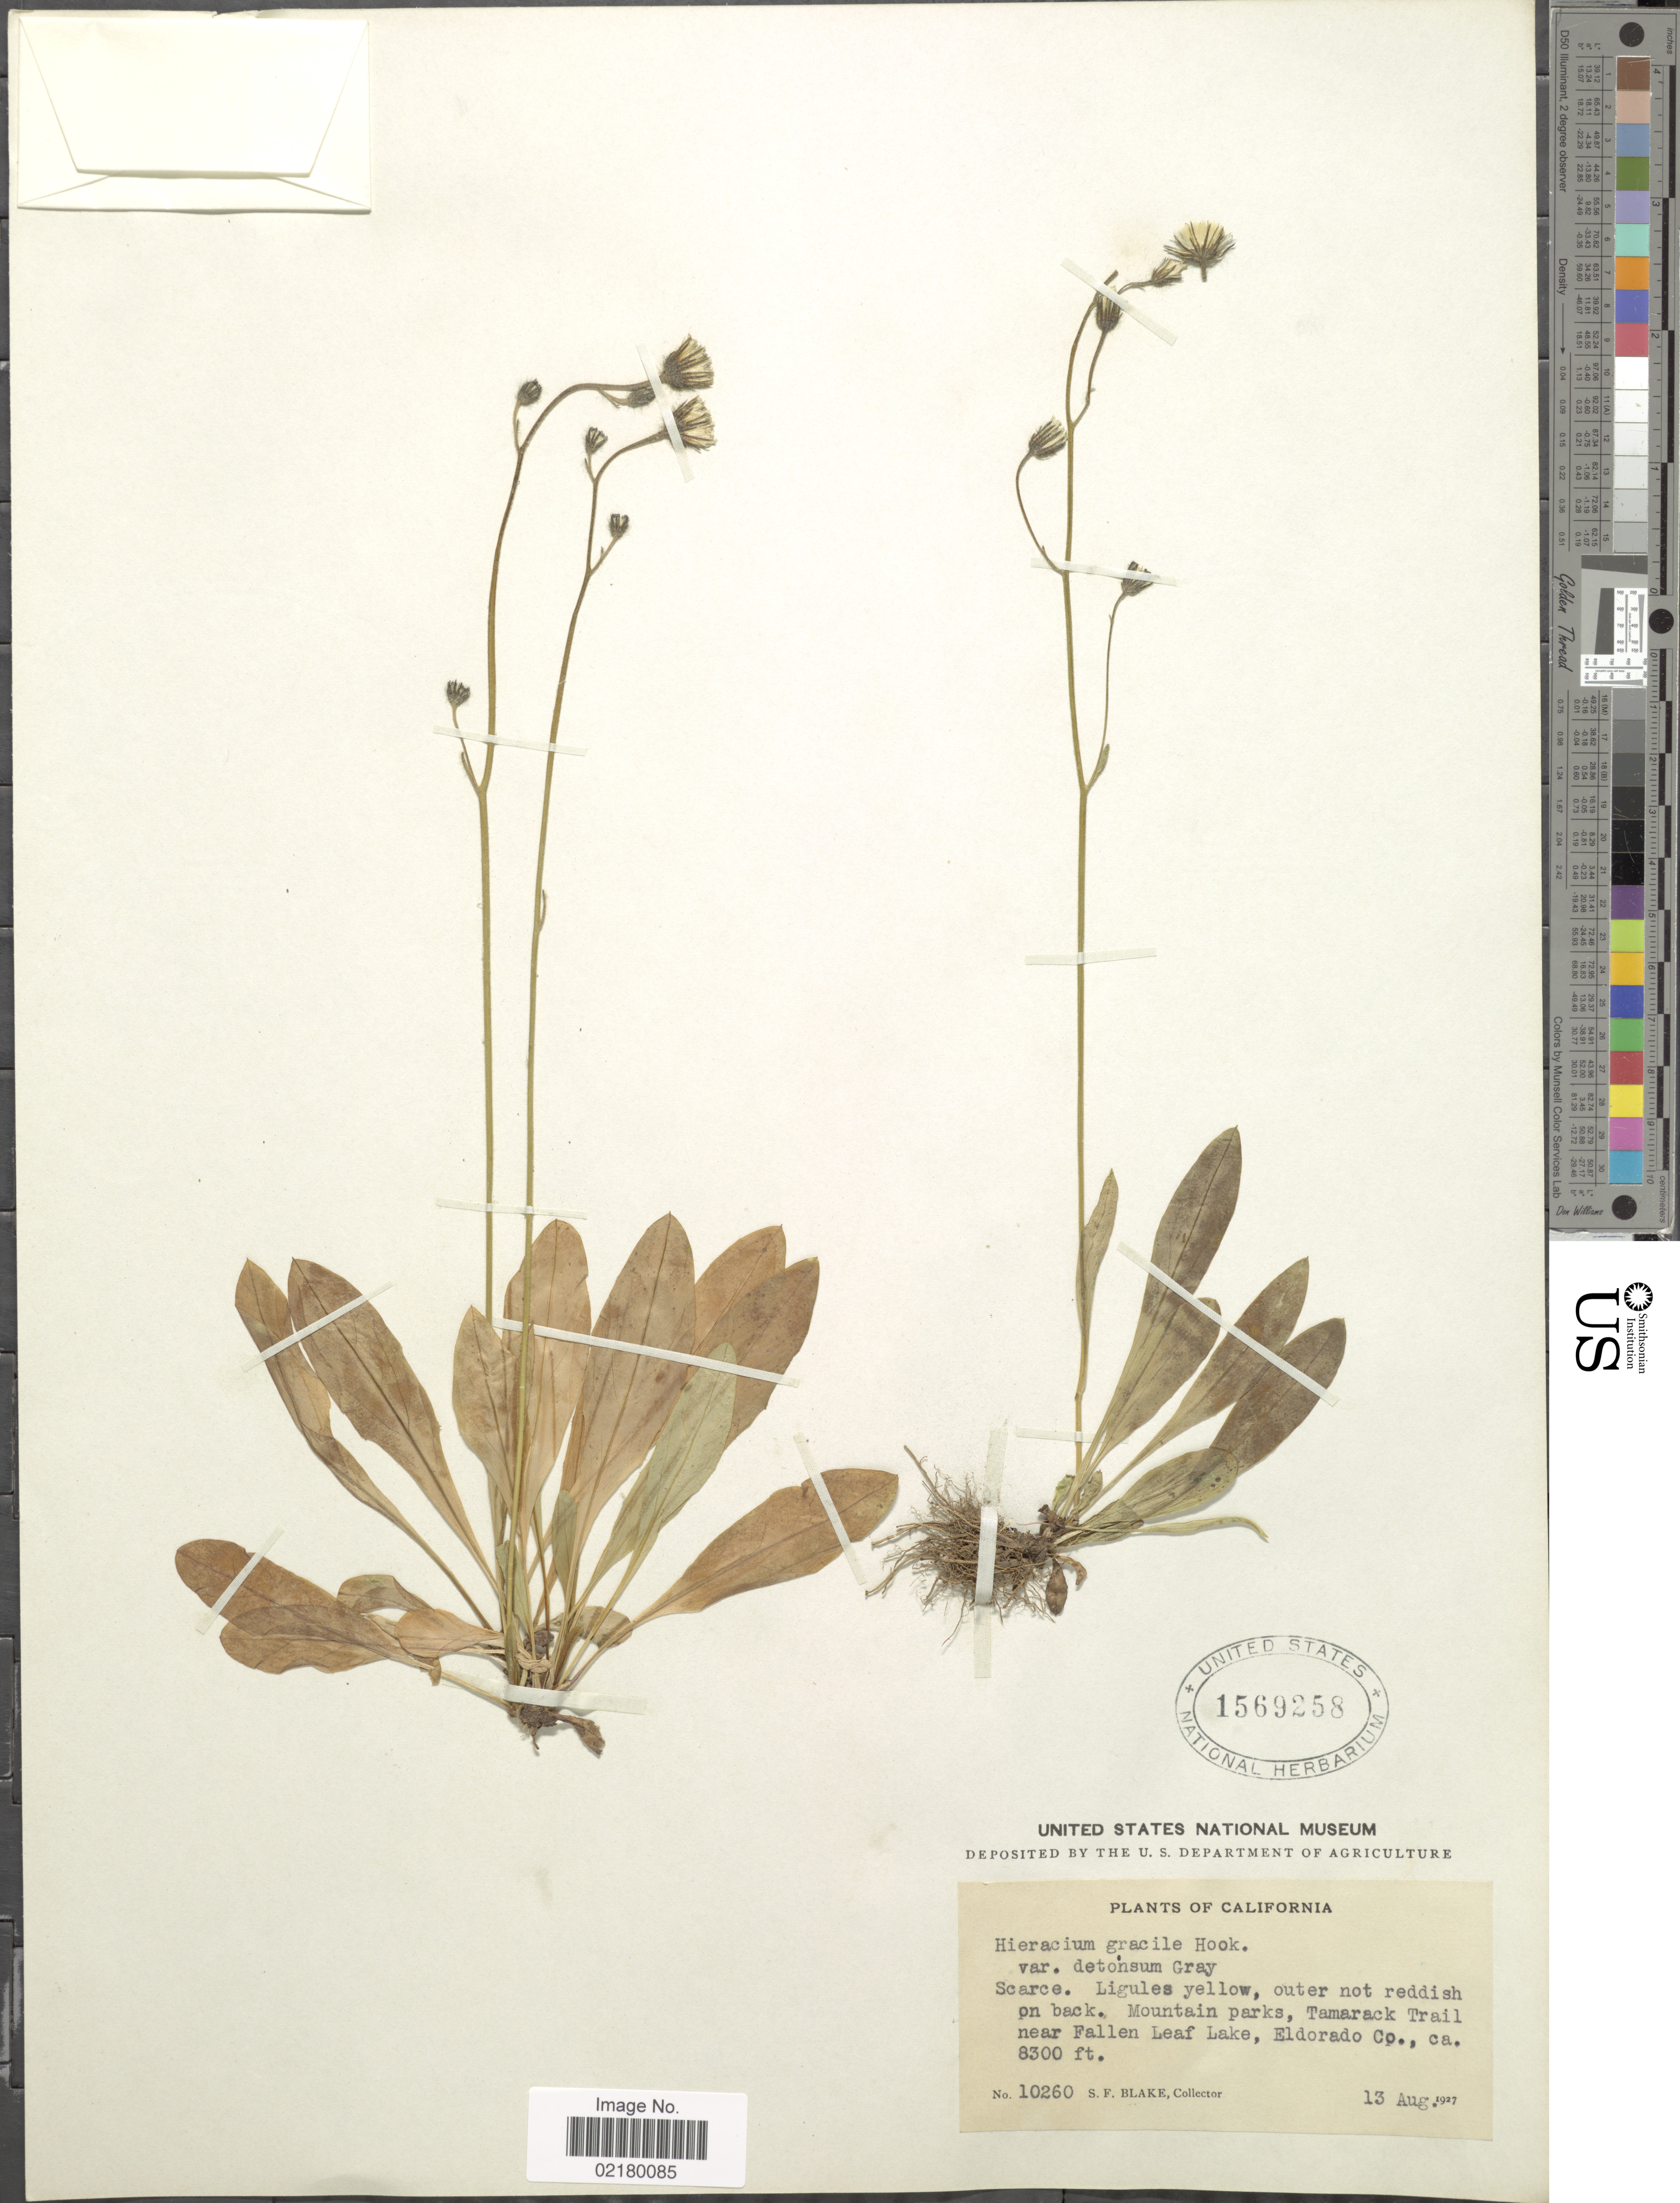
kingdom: Plantae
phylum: Tracheophyta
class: Magnoliopsida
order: Asterales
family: Asteraceae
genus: Hieracium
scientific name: Hieracium triste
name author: Willd. ex Spreng.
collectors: S. Blake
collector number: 10260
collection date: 1927-08-13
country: United States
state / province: California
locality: Mountain parks, Tamarack Trail near Fallen Leaf Lake, Eldforado Co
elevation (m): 2530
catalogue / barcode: US 1569258